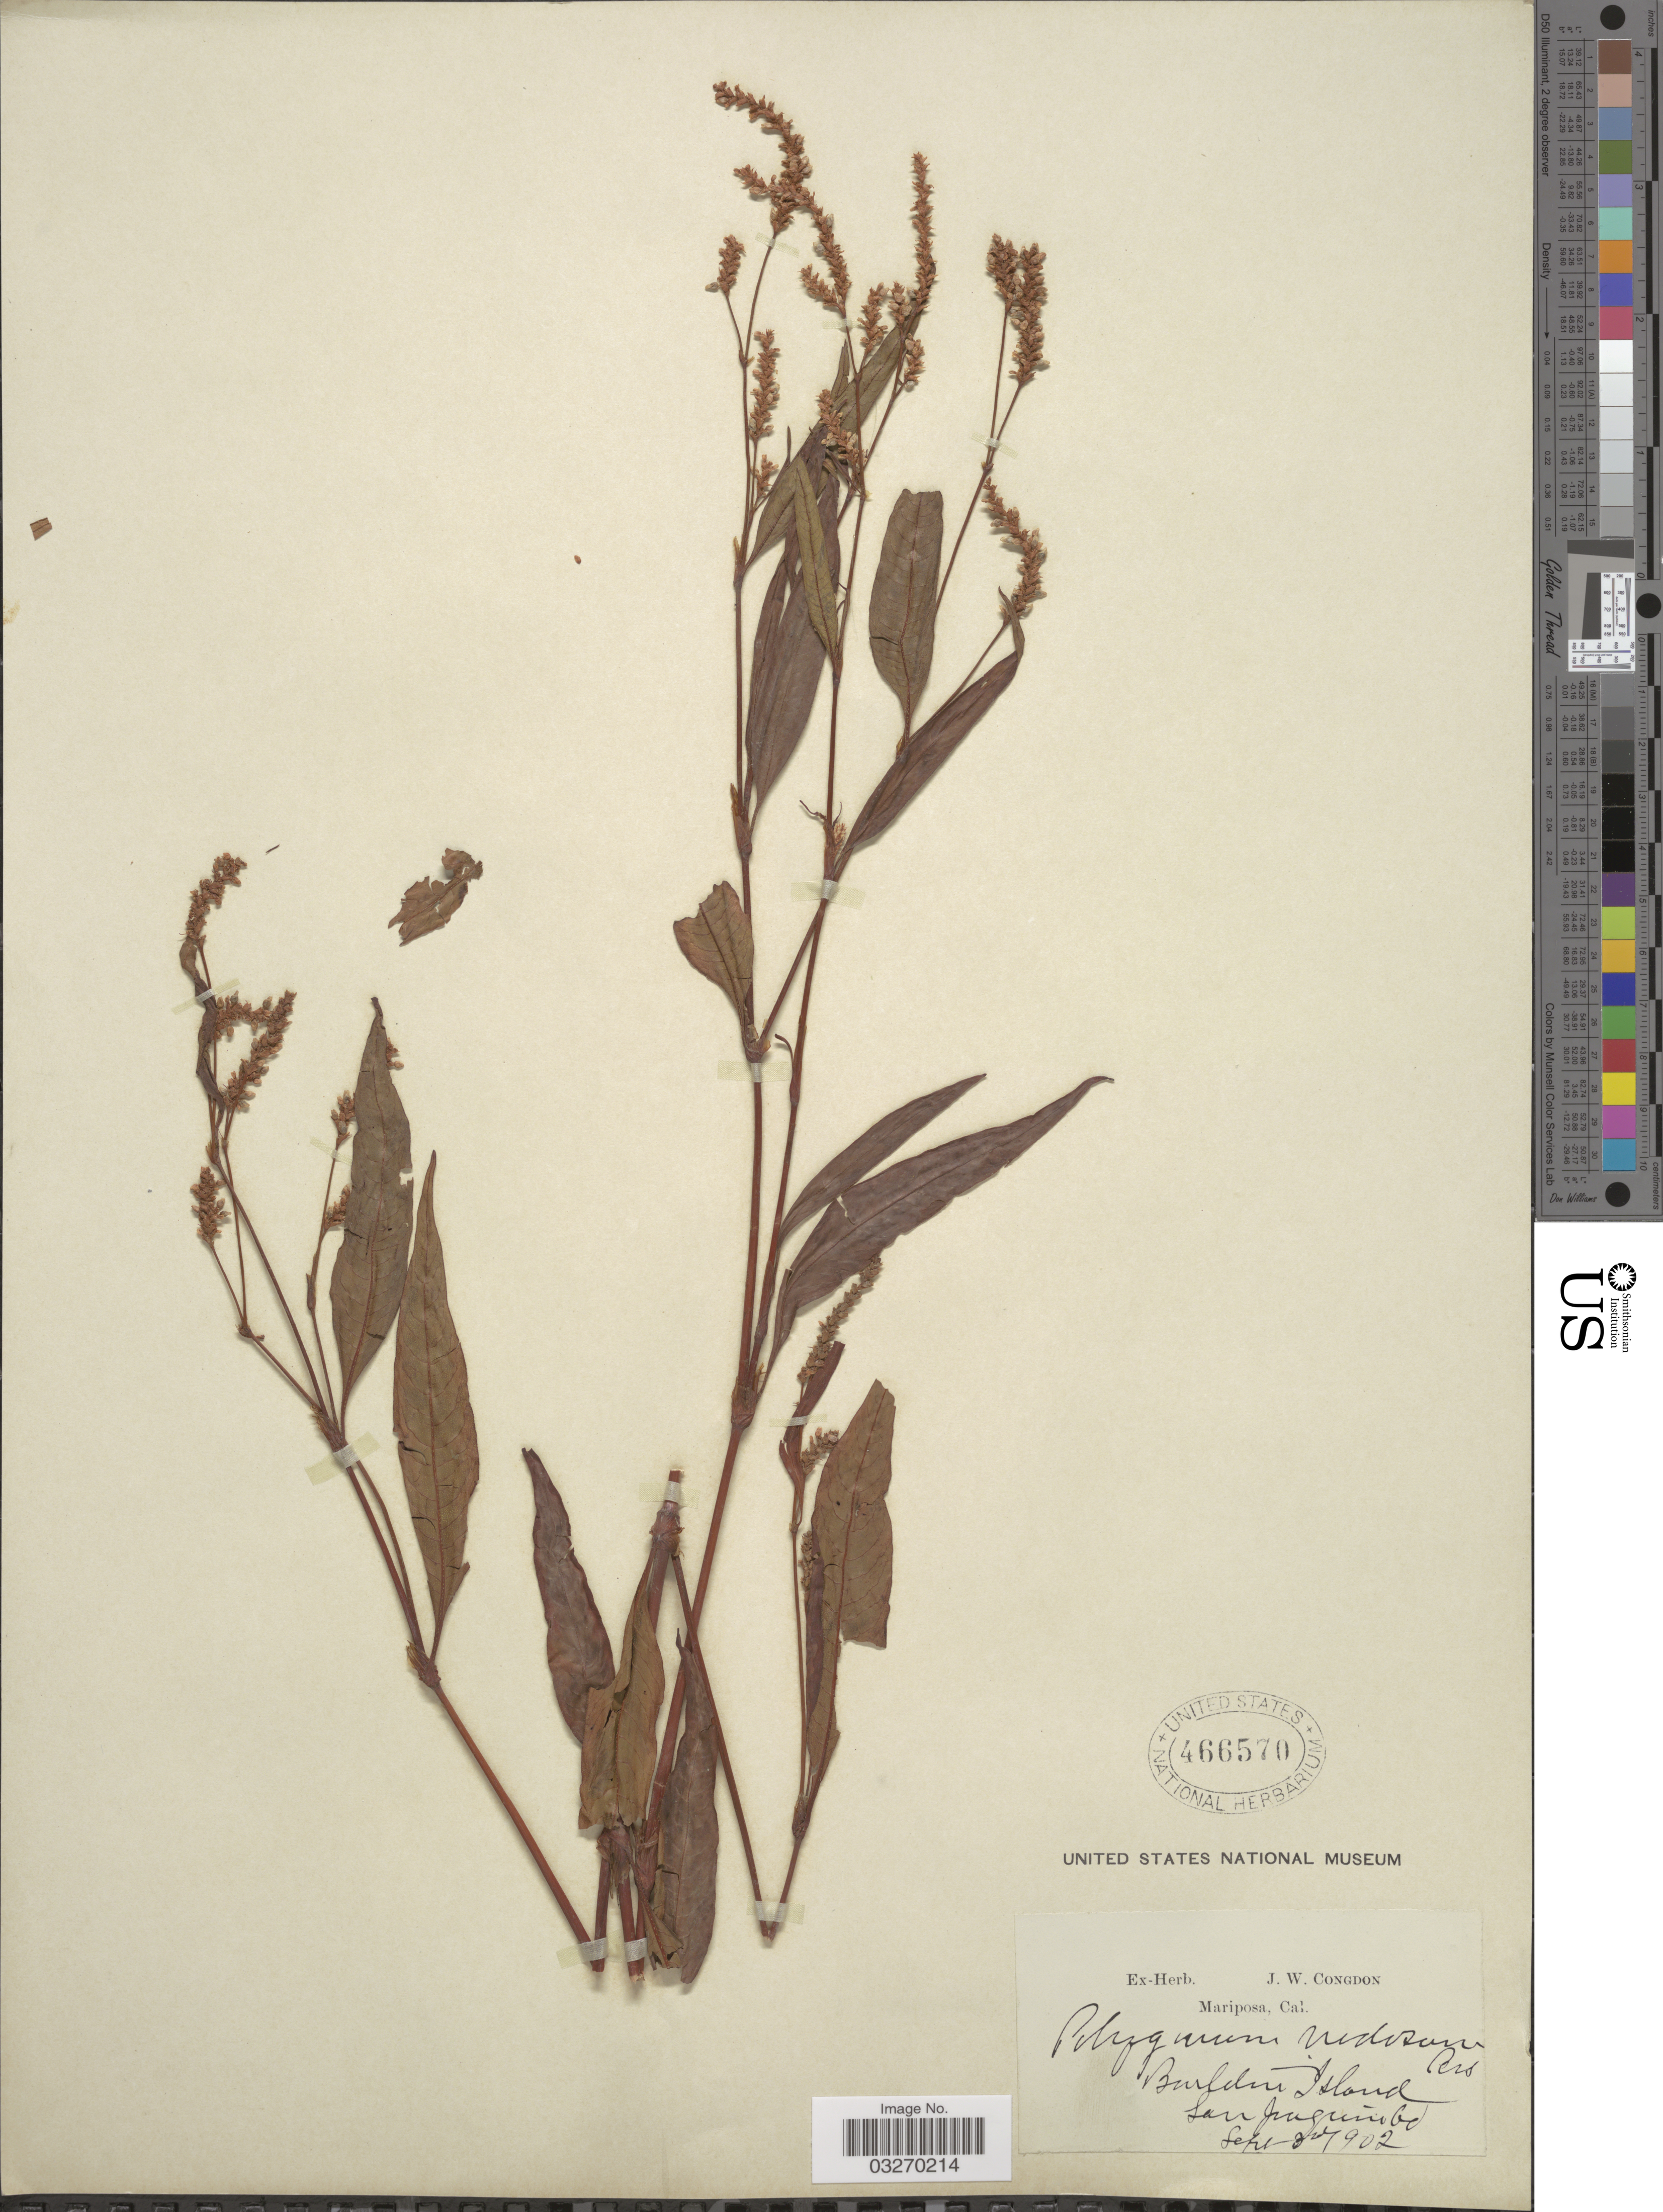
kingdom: Plantae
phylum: Tracheophyta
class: Magnoliopsida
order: Caryophyllales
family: Polygonaceae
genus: Persicaria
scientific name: Persicaria lapathifolia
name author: (L.) Delarbre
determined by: Atha, D. E.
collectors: J. W. Congdon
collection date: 1902-09-03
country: United States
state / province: California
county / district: San Joaquin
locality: Bouldin Island. San Joaquin Co.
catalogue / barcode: US 466570